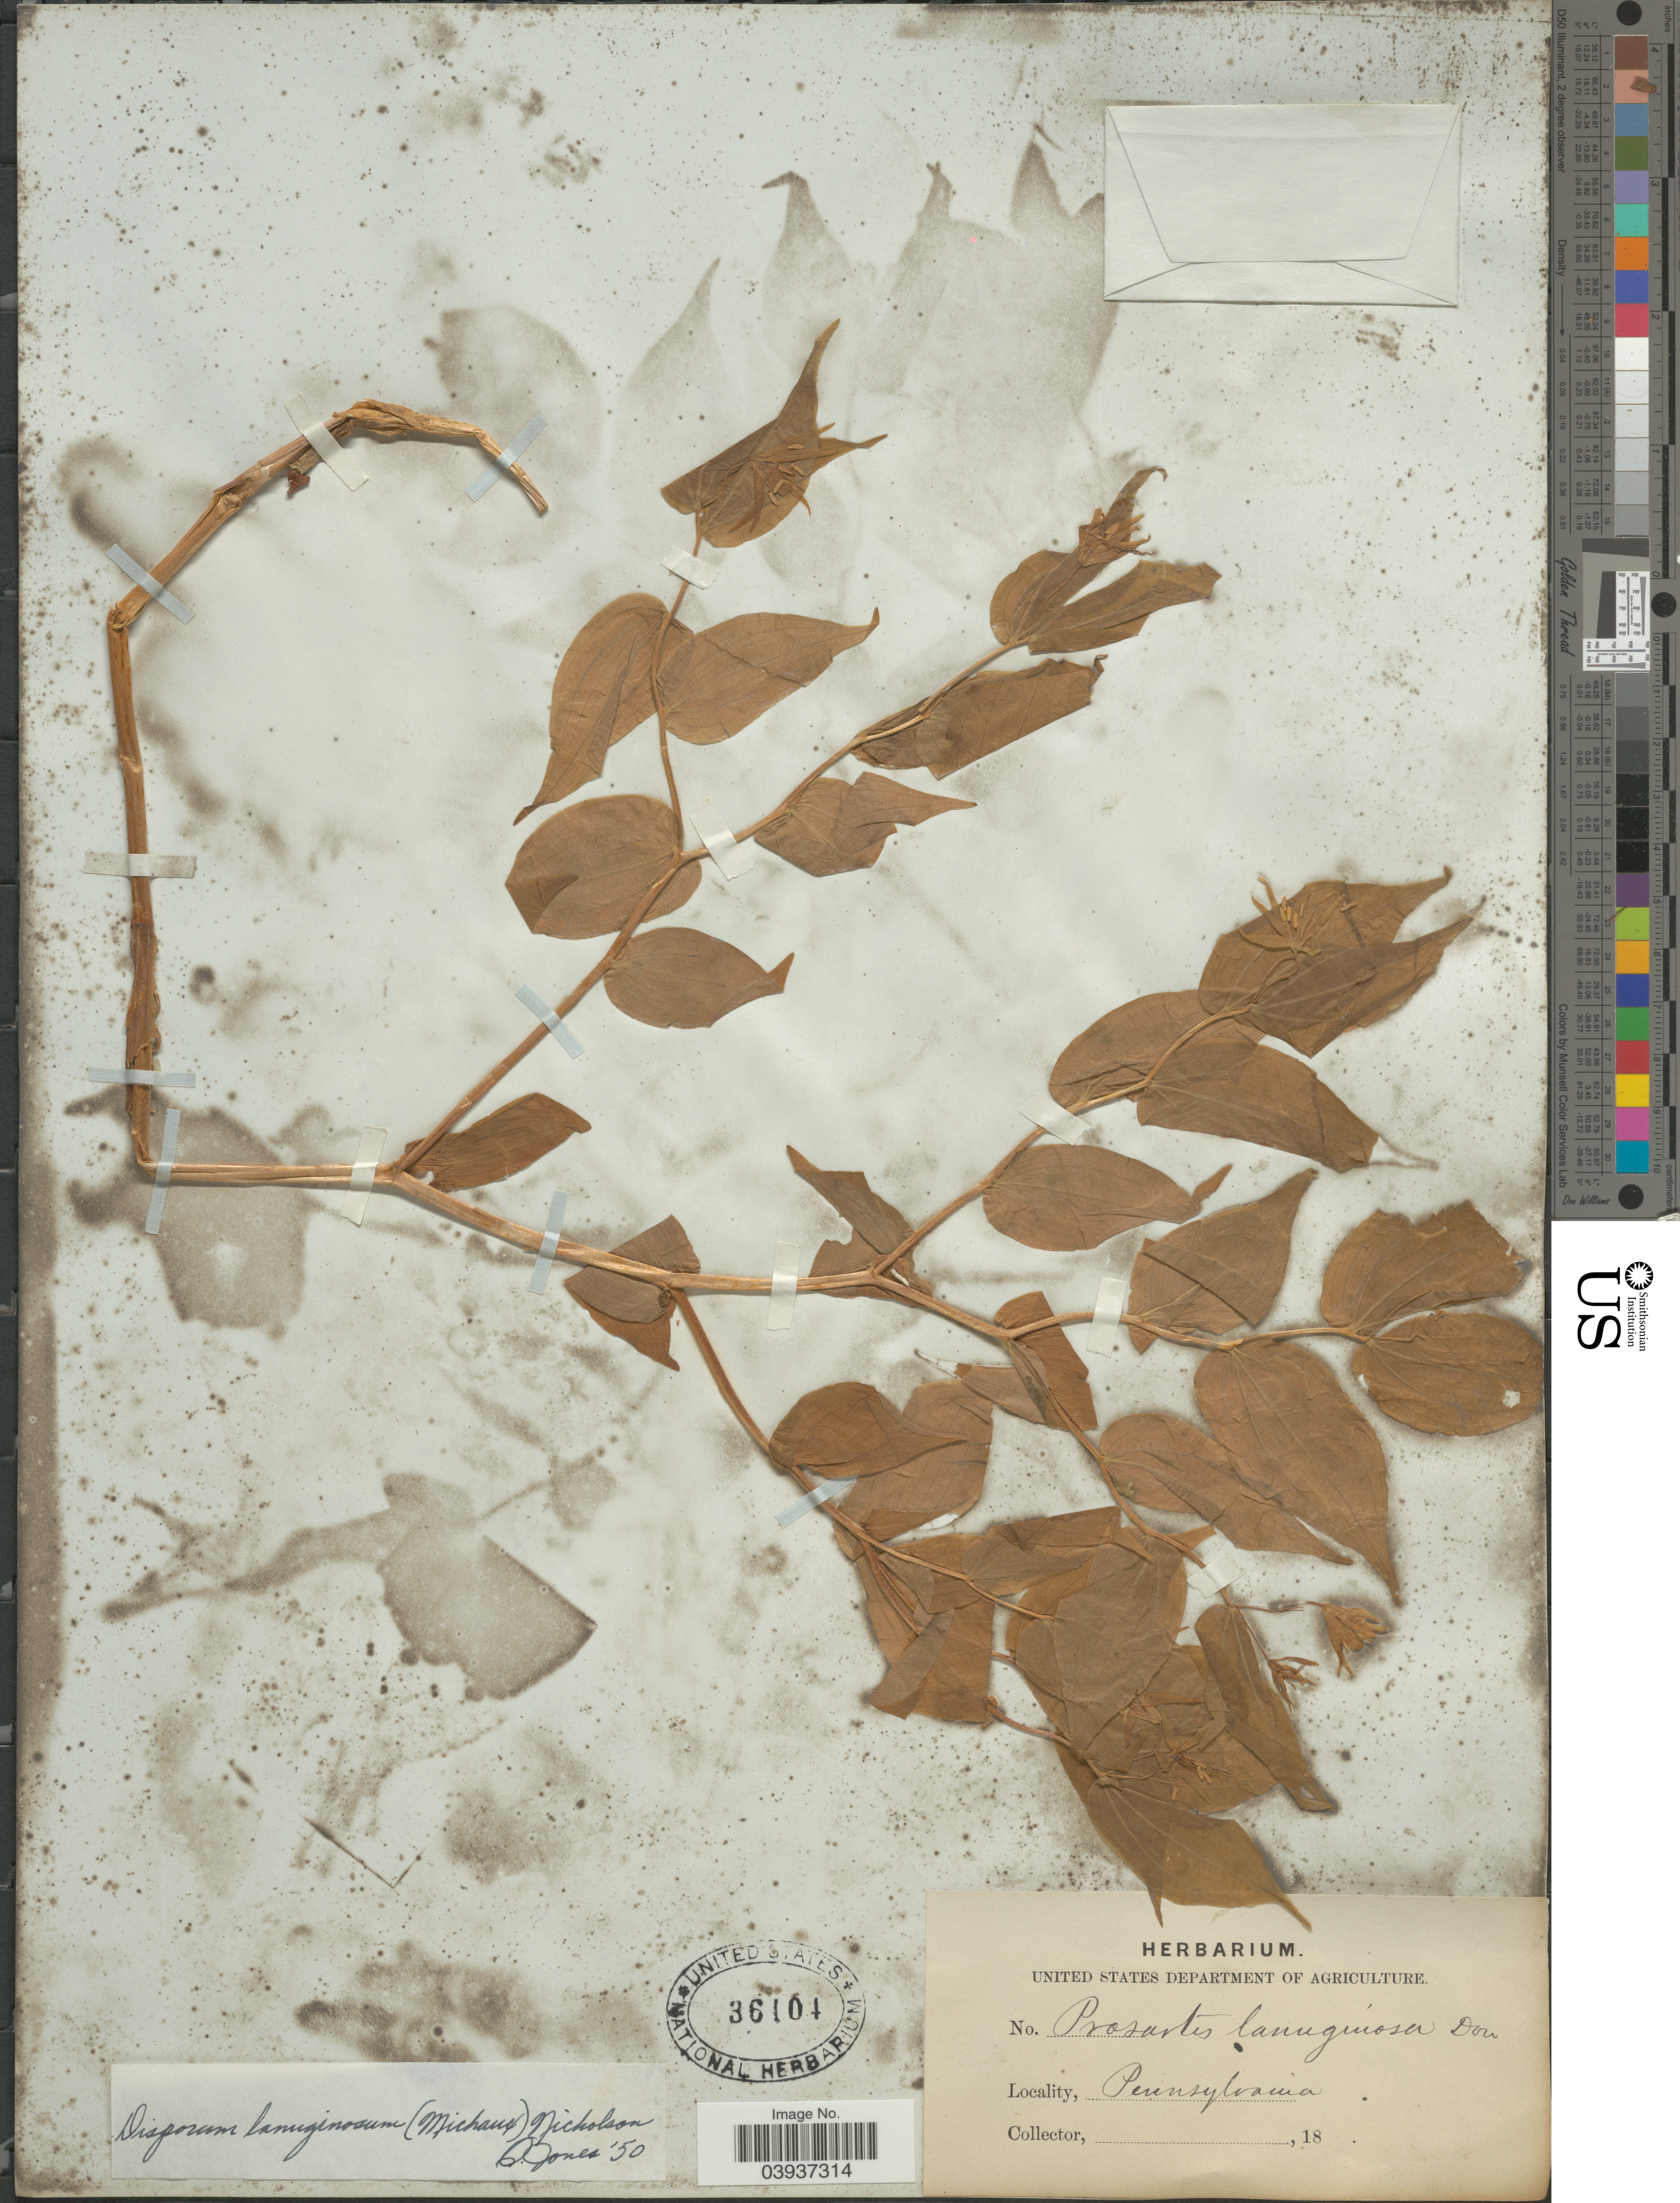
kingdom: Plantae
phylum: Tracheophyta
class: Liliopsida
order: Liliales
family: Colchicaceae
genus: Disporum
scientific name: Disporum lanuginosum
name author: (Michx.) G. Nicholson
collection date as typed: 18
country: United States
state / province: Pennsylvania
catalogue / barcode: US 36104